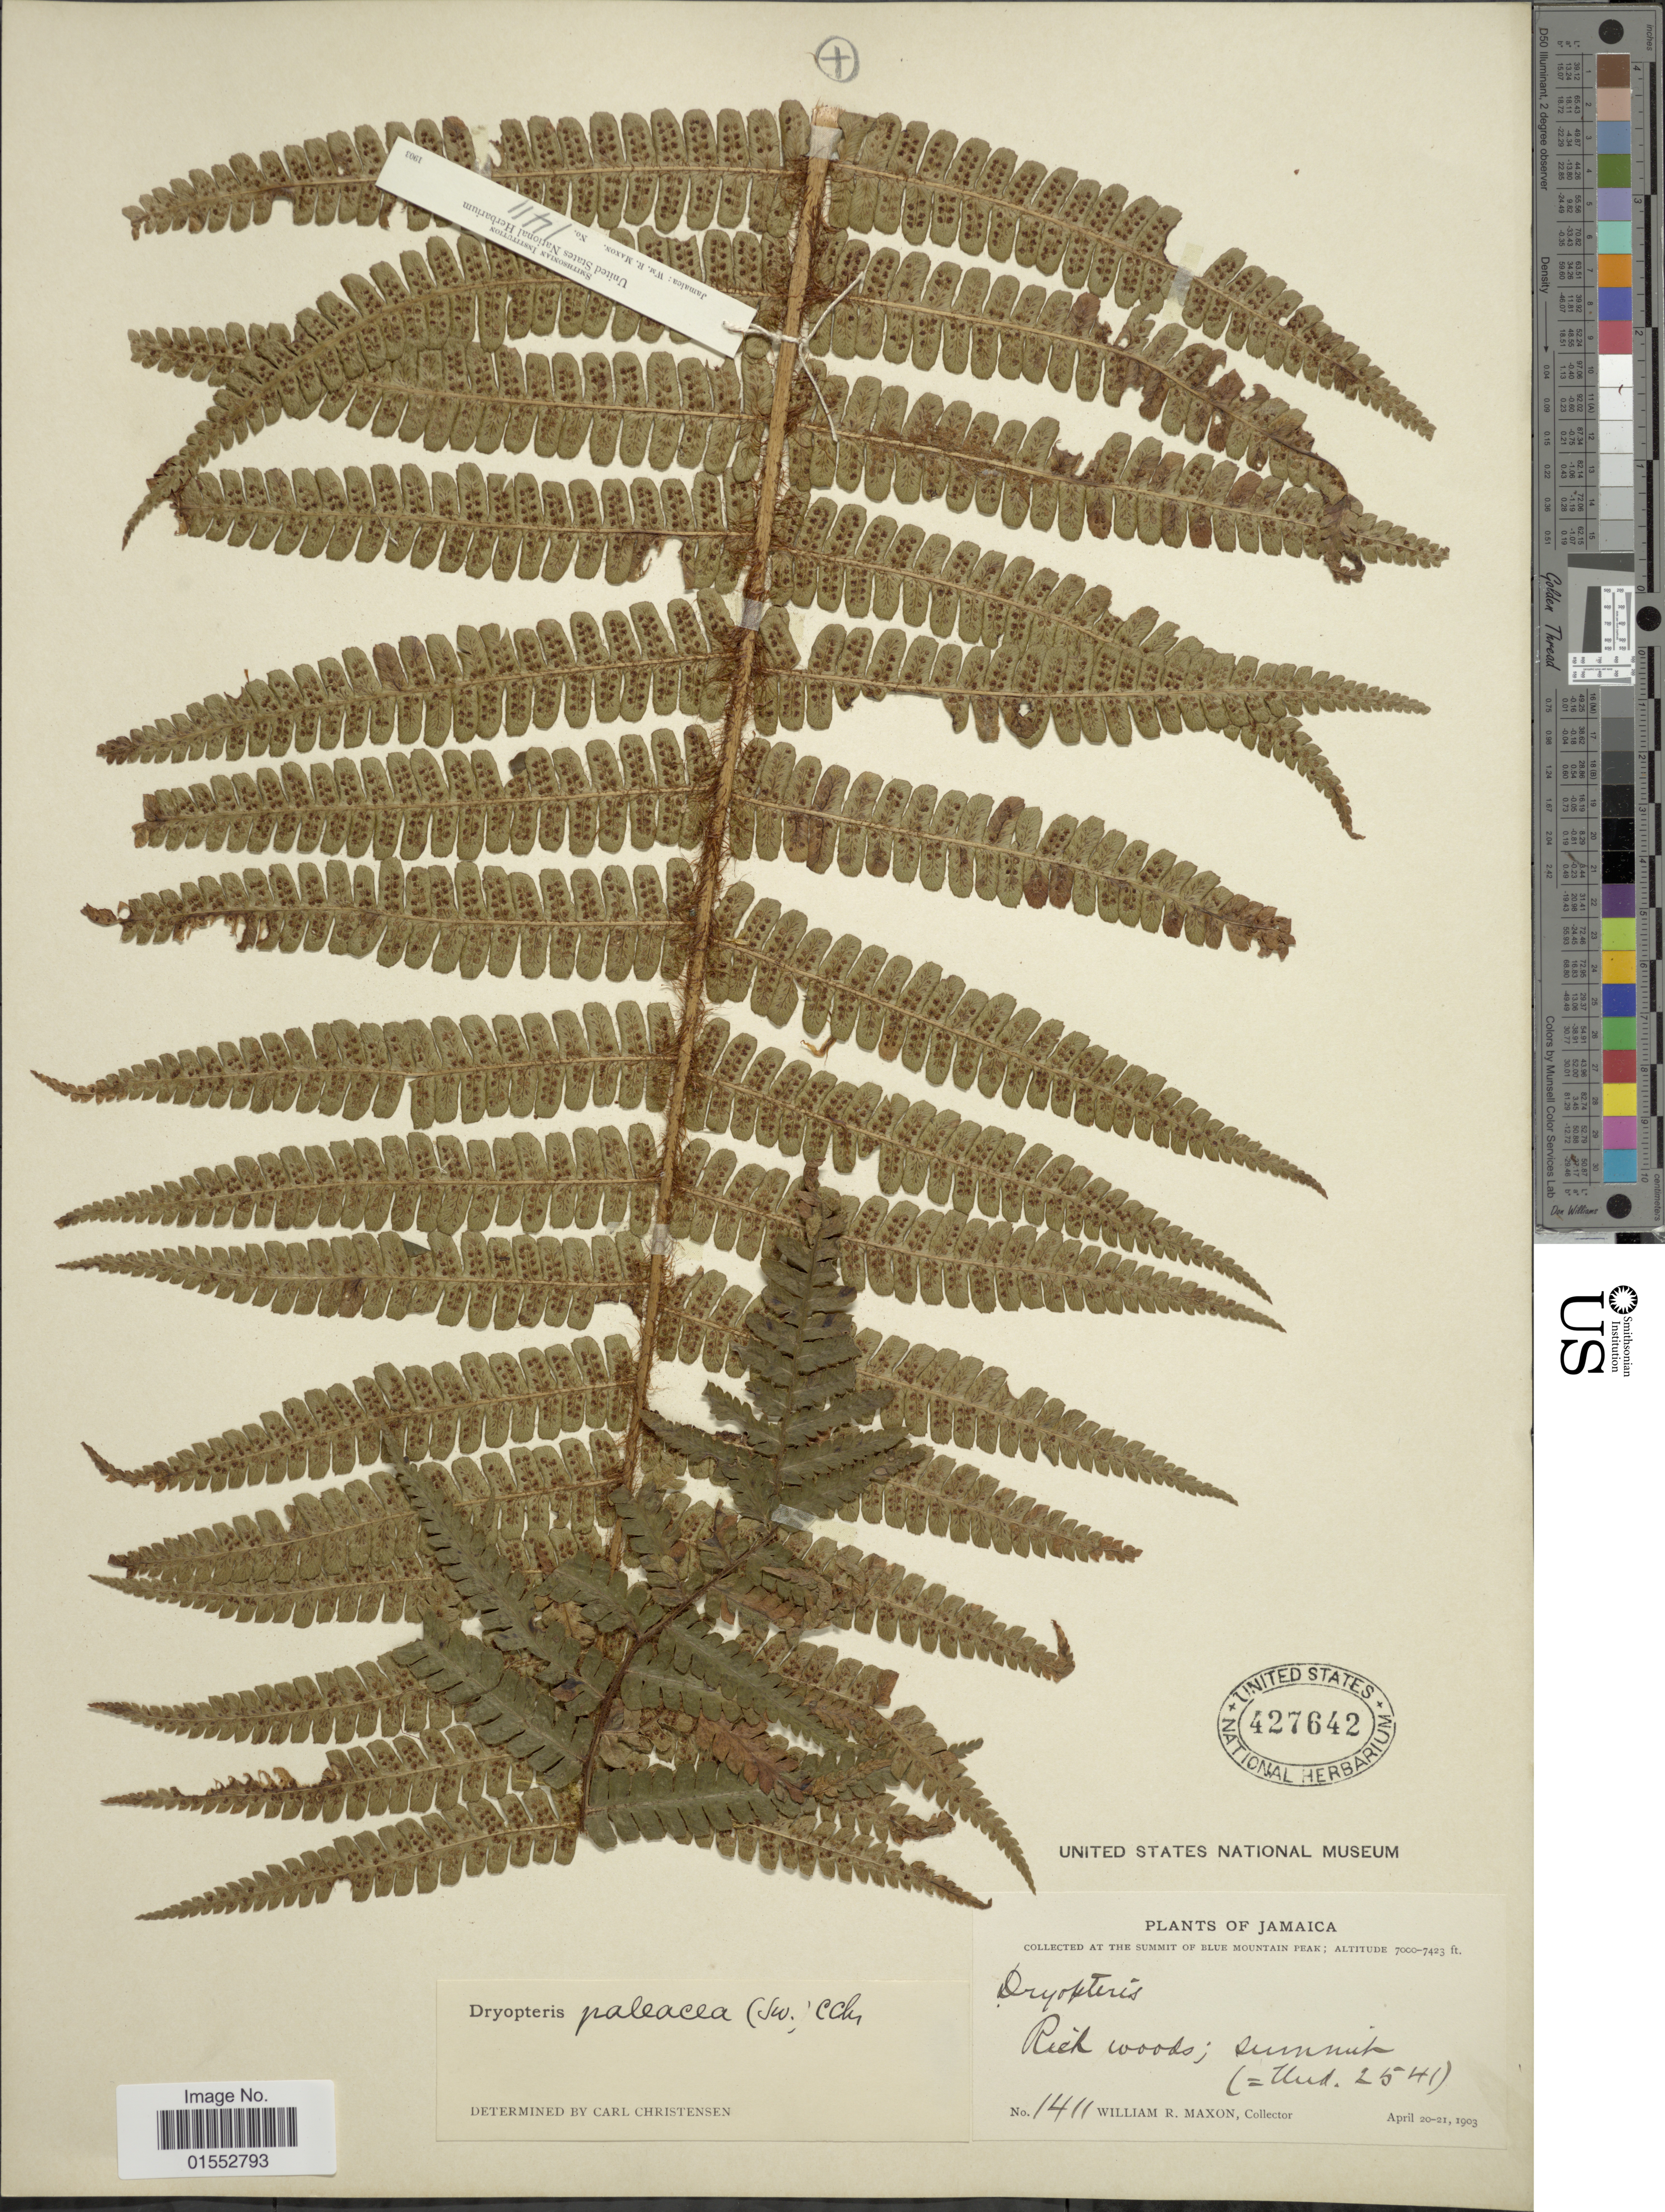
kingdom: Plantae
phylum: Tracheophyta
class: Polypodiopsida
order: Polypodiales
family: Dryopteridaceae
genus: Dryopteris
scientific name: Dryopteris wallichiana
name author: (Spreng.) Hyl.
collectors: W. R. Maxon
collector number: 1411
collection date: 1903-04-20/1903-04-21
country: Jamaica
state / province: Saint Thomas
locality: Summit of Blue Mountain Peak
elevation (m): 2134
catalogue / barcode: US 427642